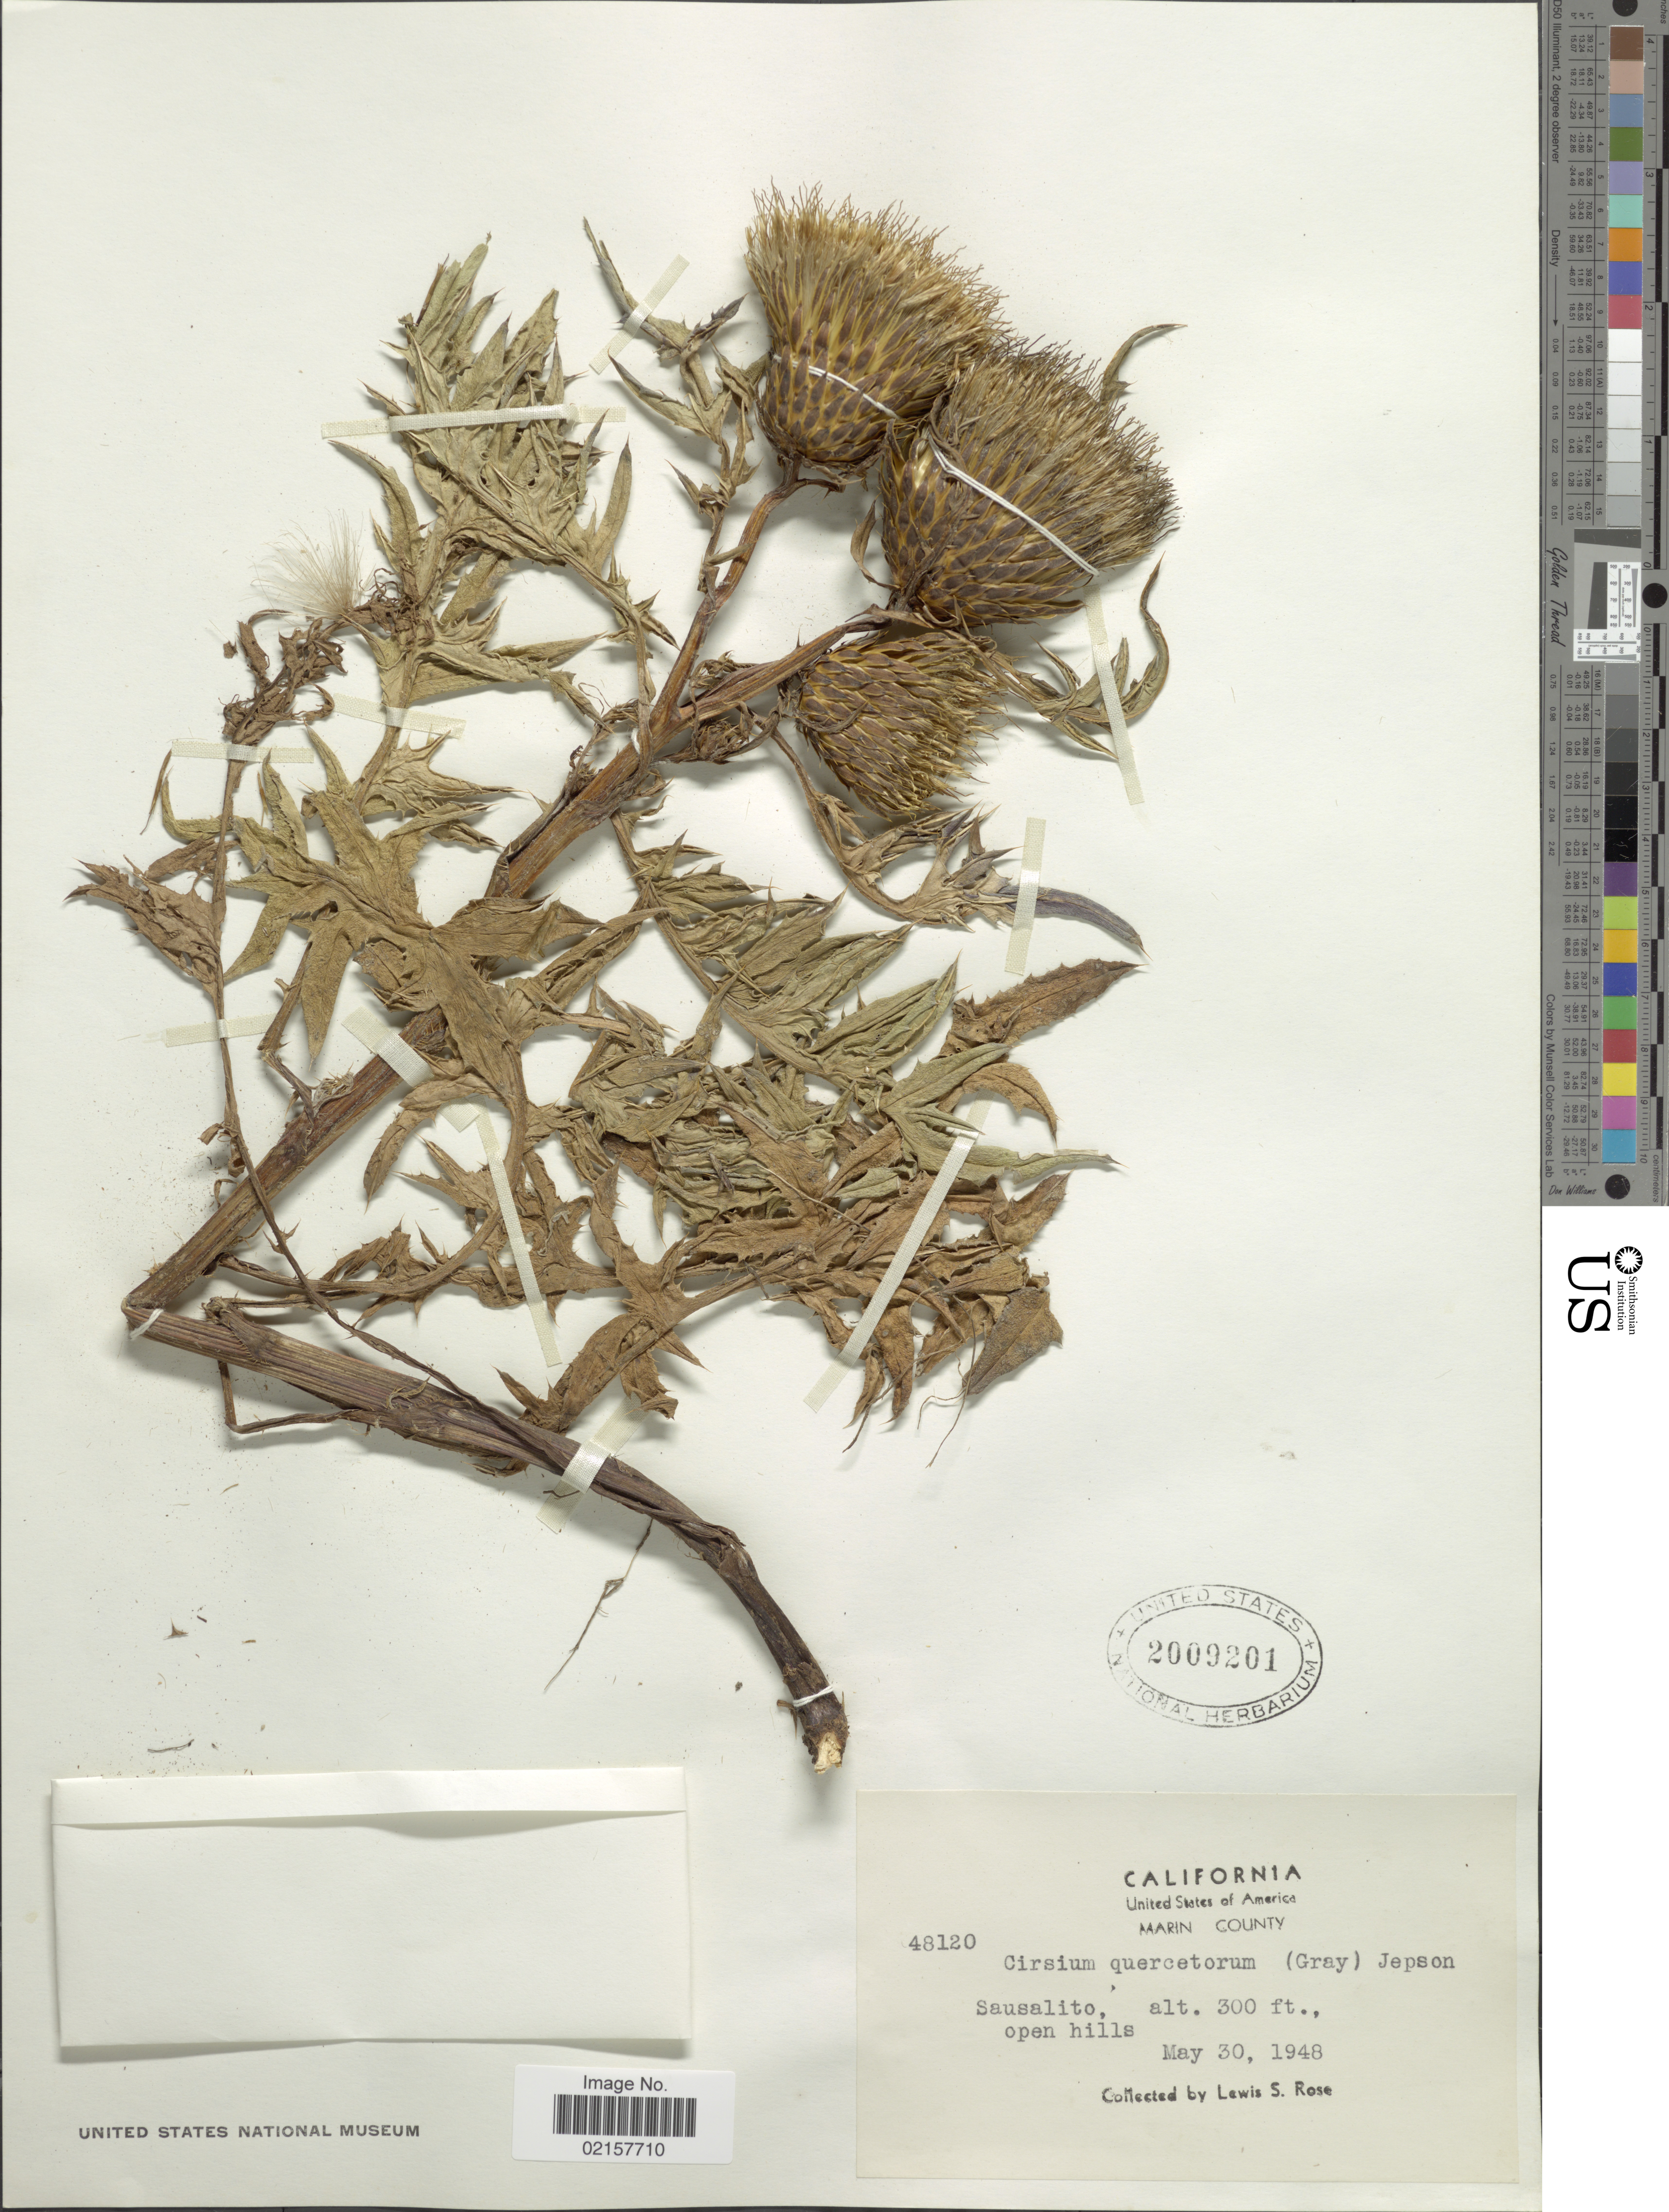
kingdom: Plantae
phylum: Tracheophyta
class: Magnoliopsida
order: Asterales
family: Asteraceae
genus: Cirsium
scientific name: Cirsium quercetorum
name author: (A. Gray) Jeps.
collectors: L. S. Rose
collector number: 48120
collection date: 1948-05-30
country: United States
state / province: California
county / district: Marin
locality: Marin County, Sausalito, open hills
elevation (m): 91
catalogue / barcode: US 2009201